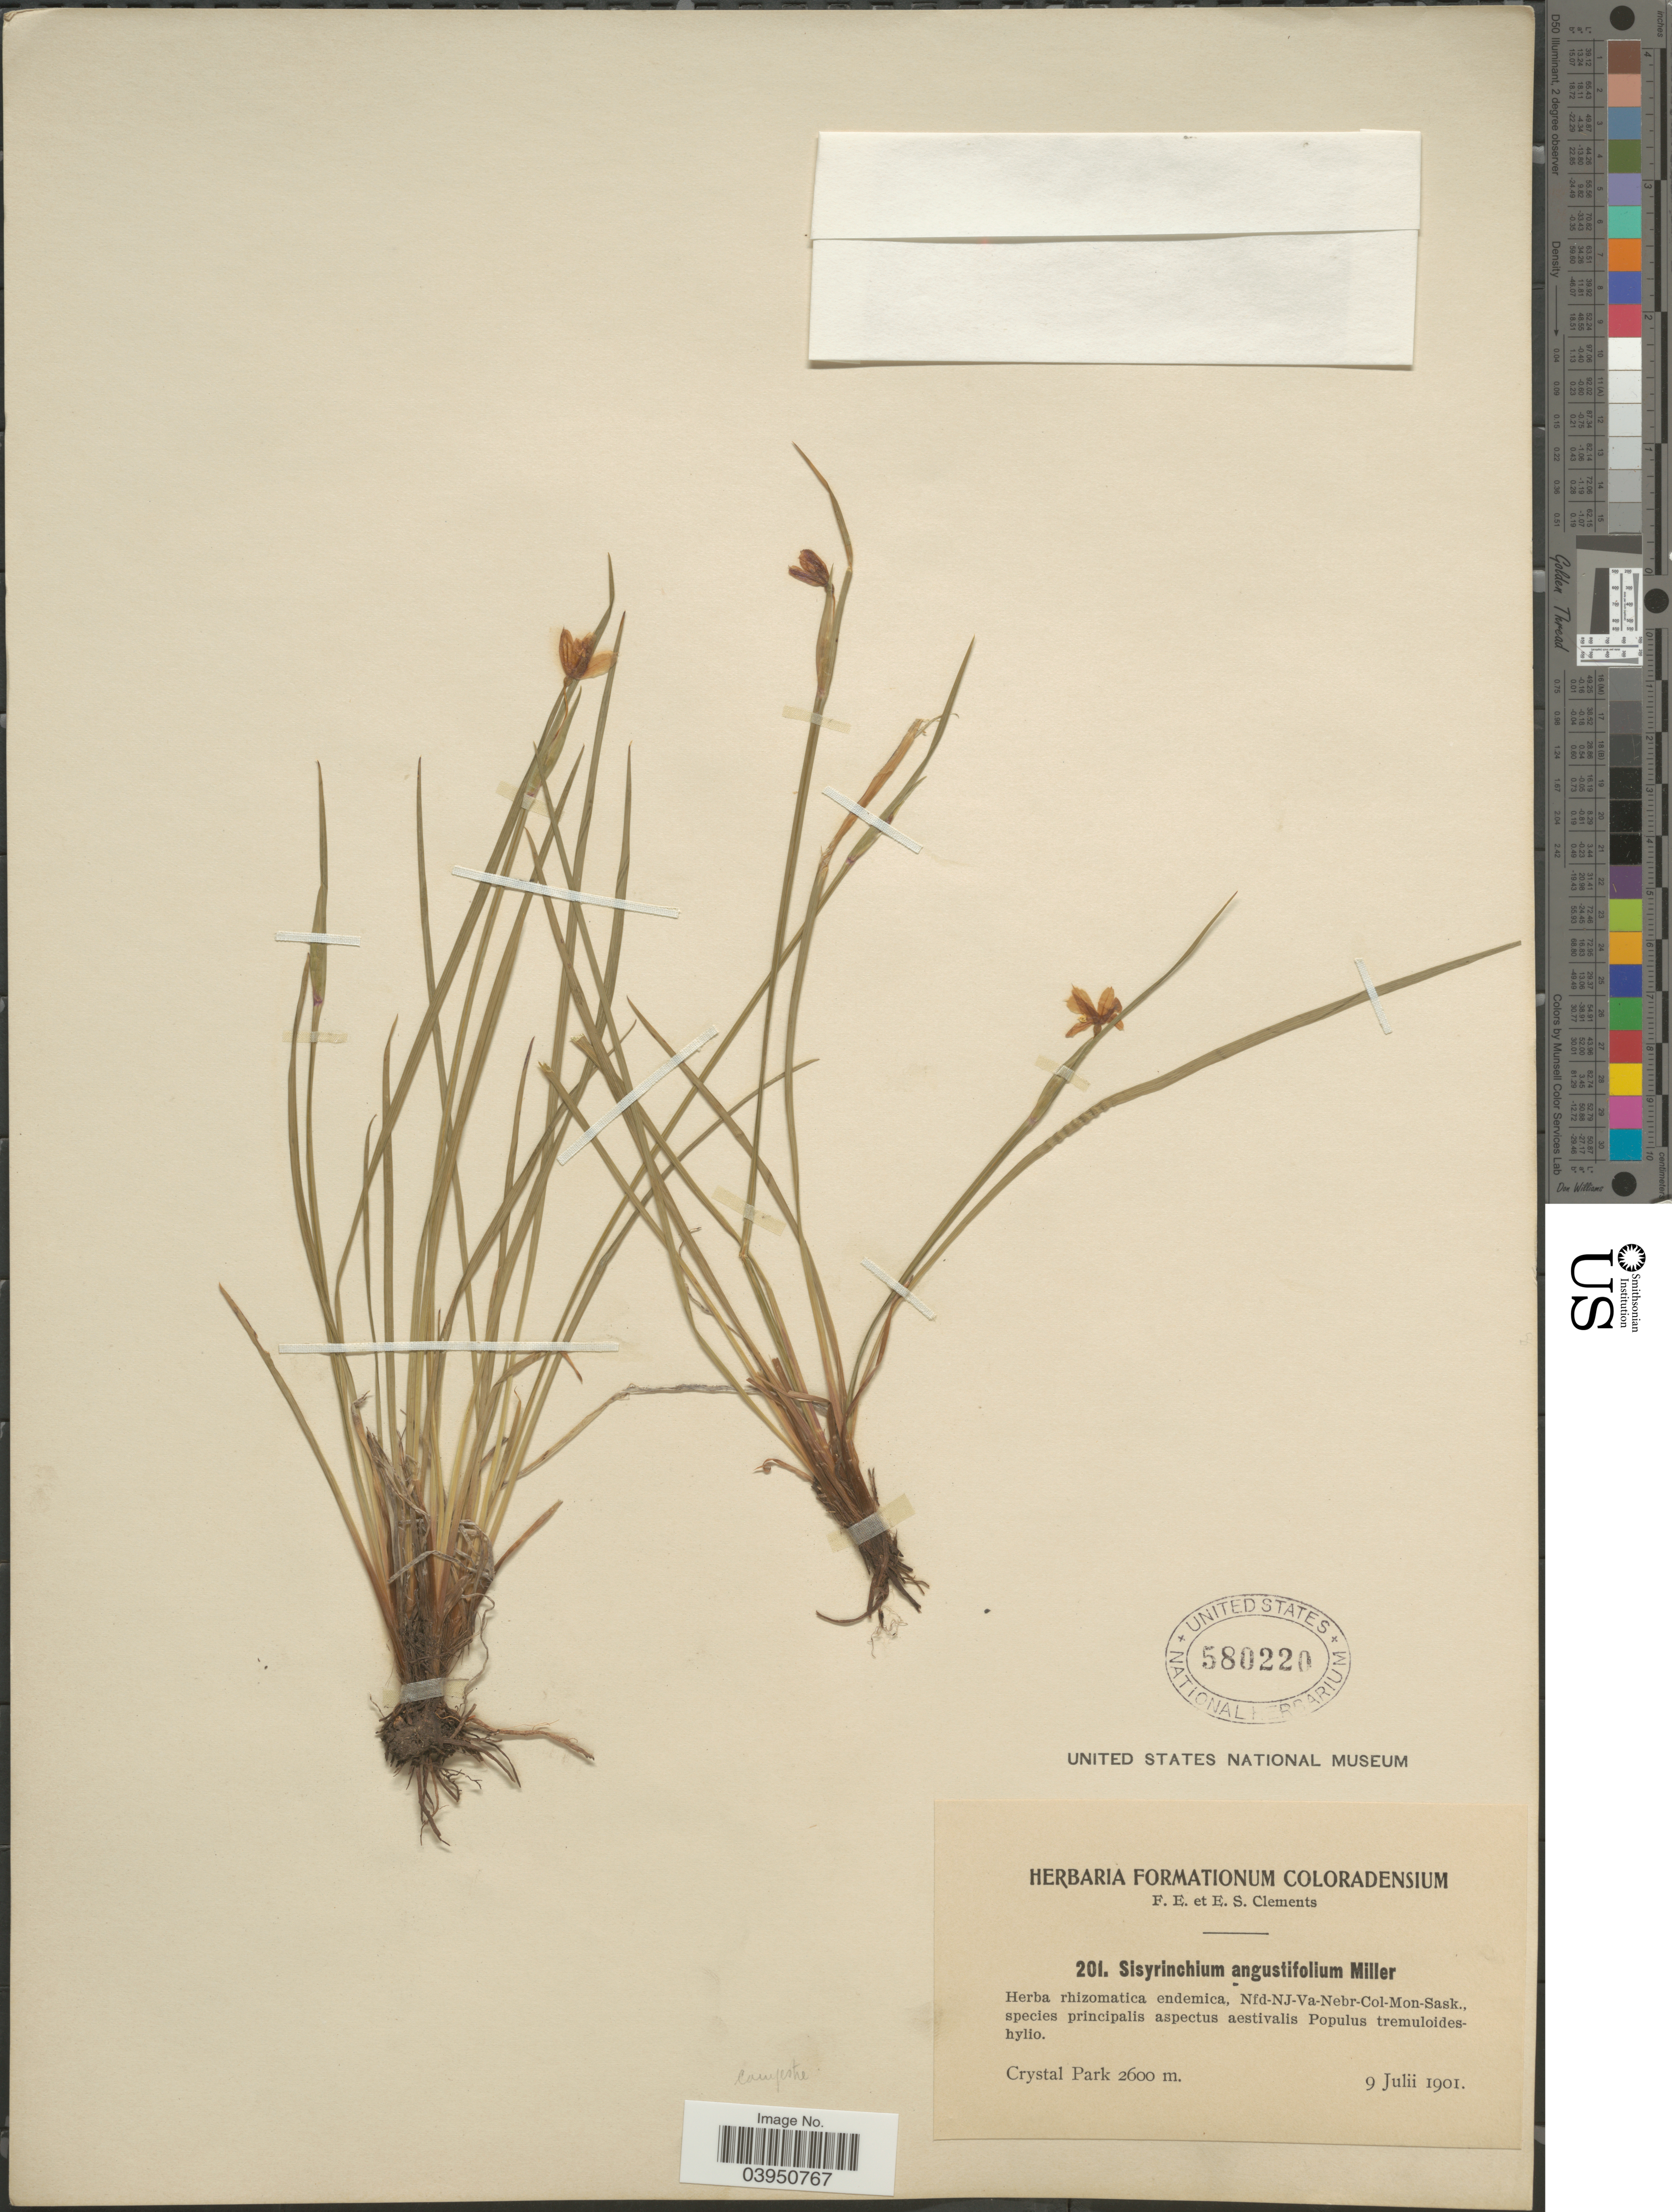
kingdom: Plantae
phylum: Tracheophyta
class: Liliopsida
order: Asparagales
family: Iridaceae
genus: Sisyrinchium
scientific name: Sisyrinchium campestre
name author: E.P. Bicknell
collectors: F. E. Clements & E. S. Clements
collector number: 201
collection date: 1901-07-09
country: United States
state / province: Colorado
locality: Crystal Park.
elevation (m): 2600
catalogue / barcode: US 580220